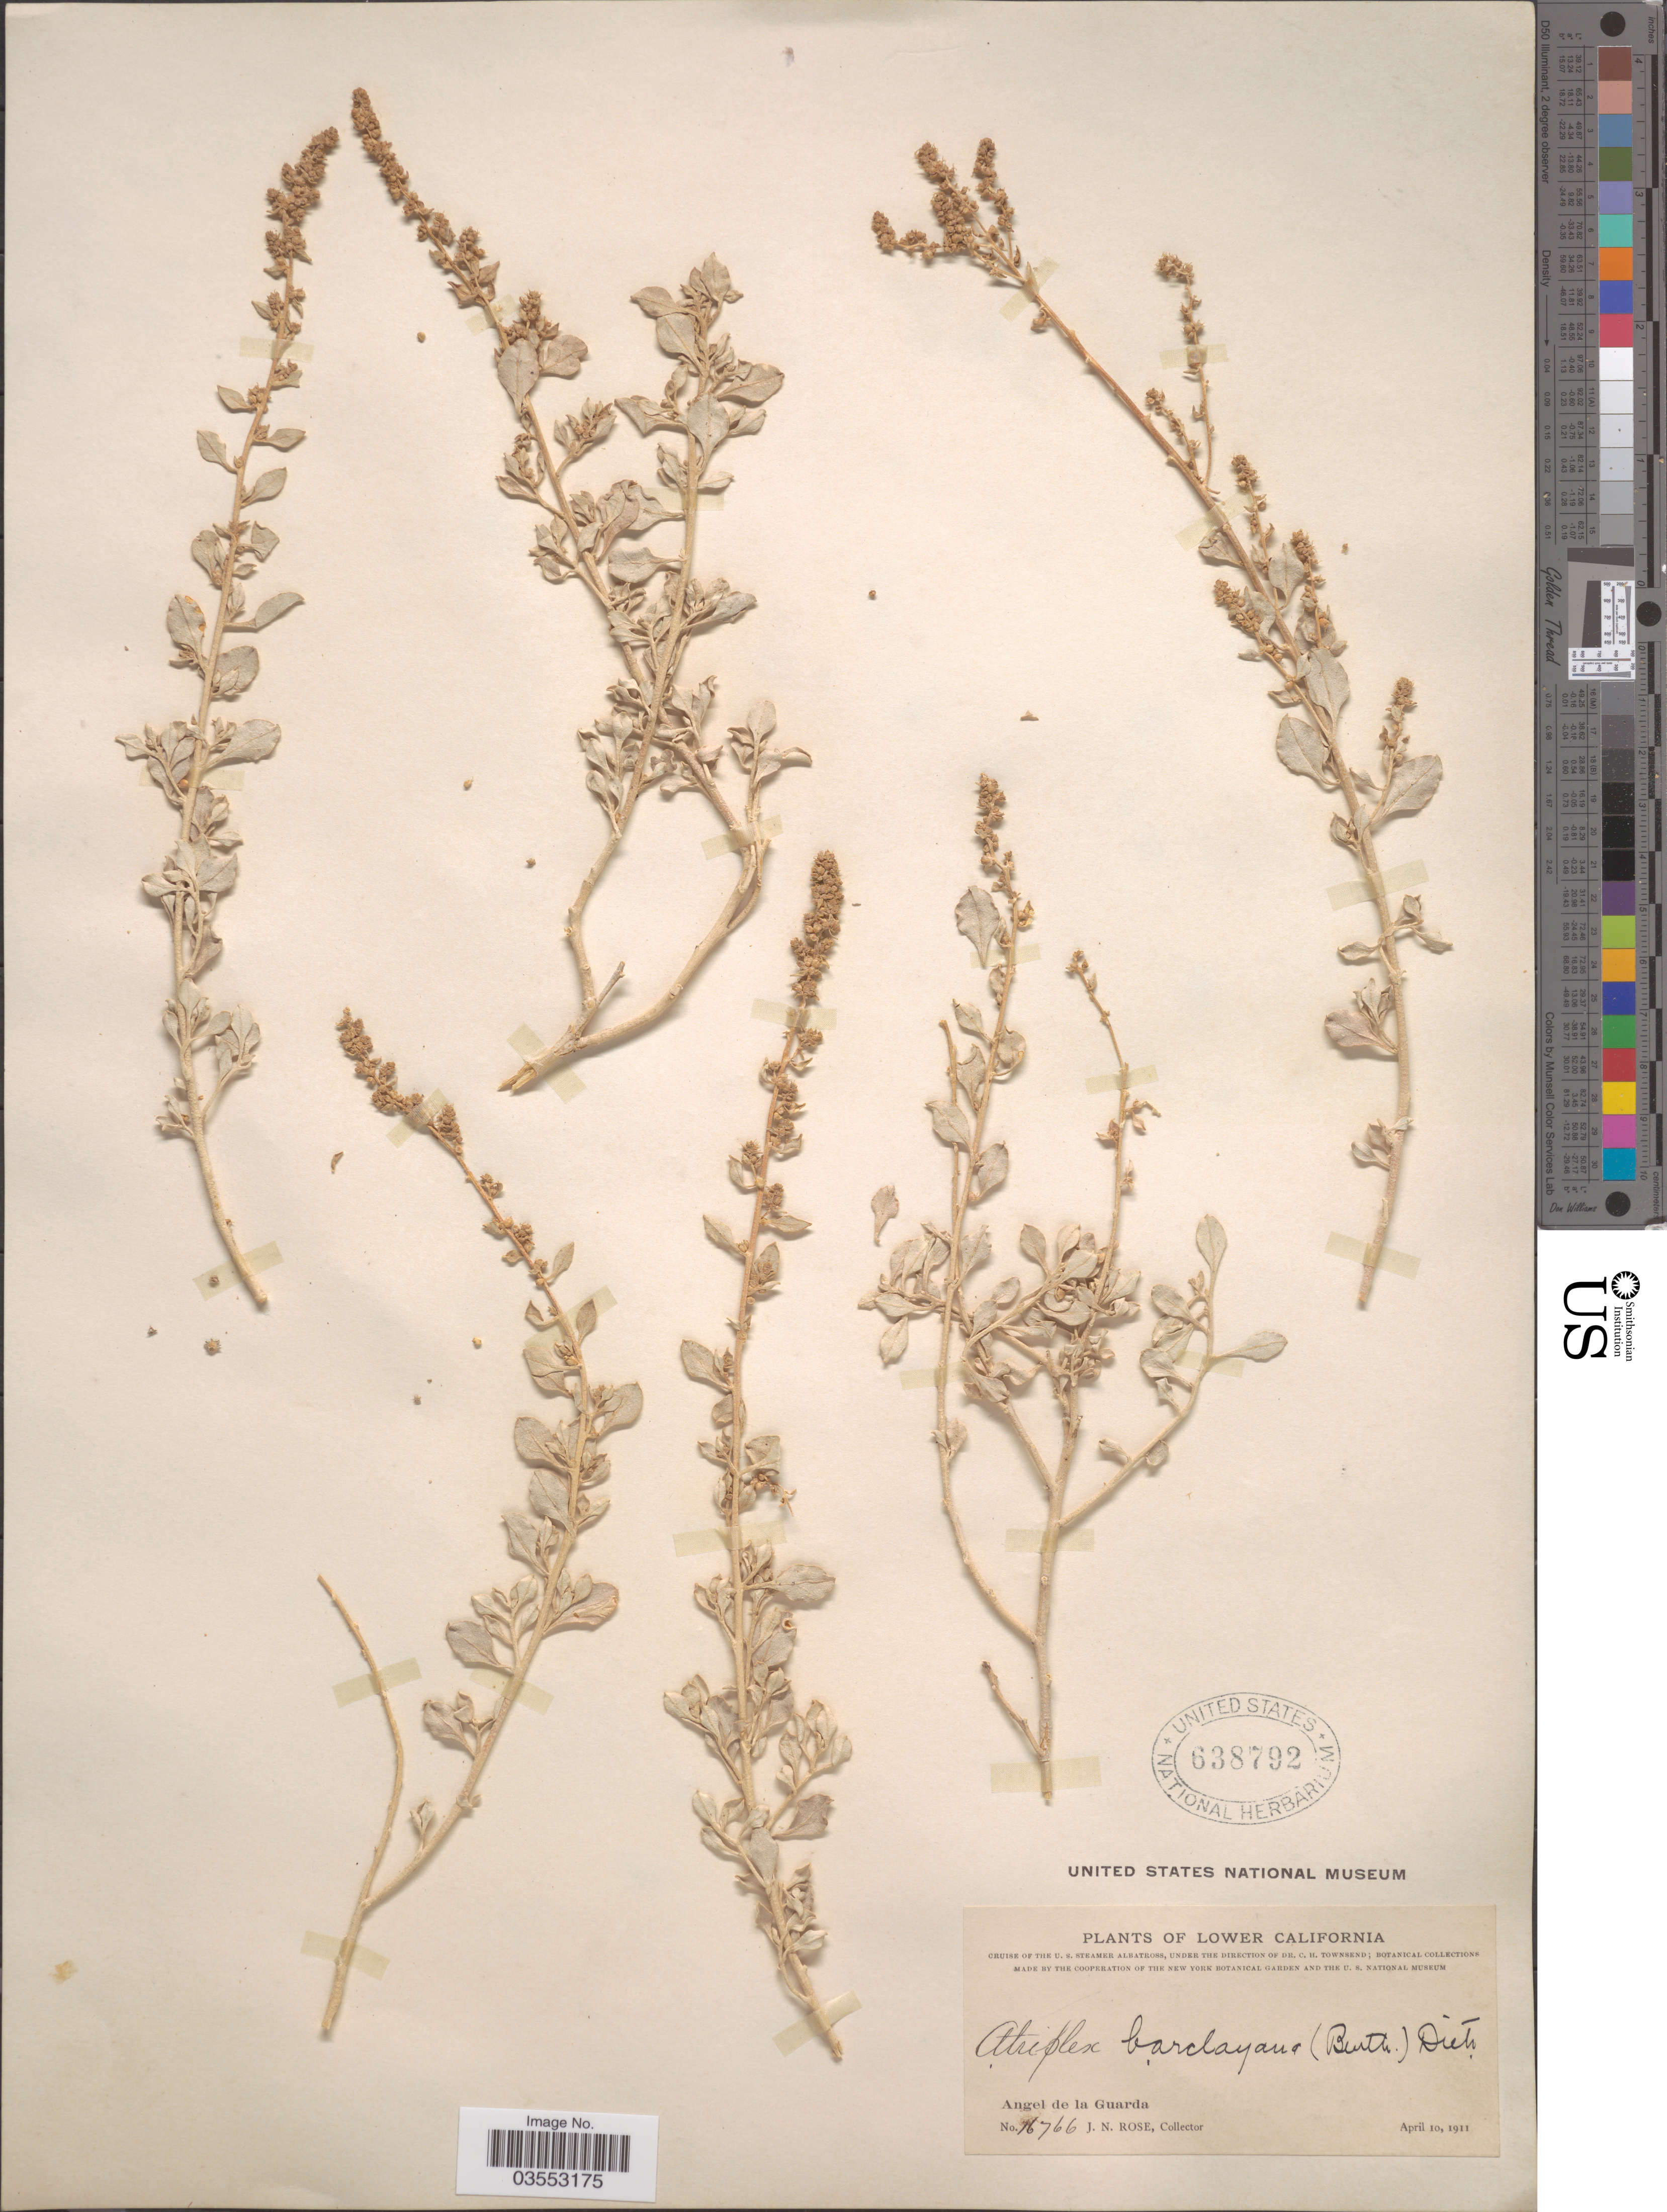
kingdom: Plantae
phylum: Tracheophyta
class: Magnoliopsida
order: Caryophyllales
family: Amaranthaceae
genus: Atriplex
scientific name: Atriplex barclayana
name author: (Benth.) D. Dietr.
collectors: J. N. Rose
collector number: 16766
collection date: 1911-04-10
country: Mexico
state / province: Baja California Norte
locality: Lower California. Angel de la Guarda.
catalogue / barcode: US 638792